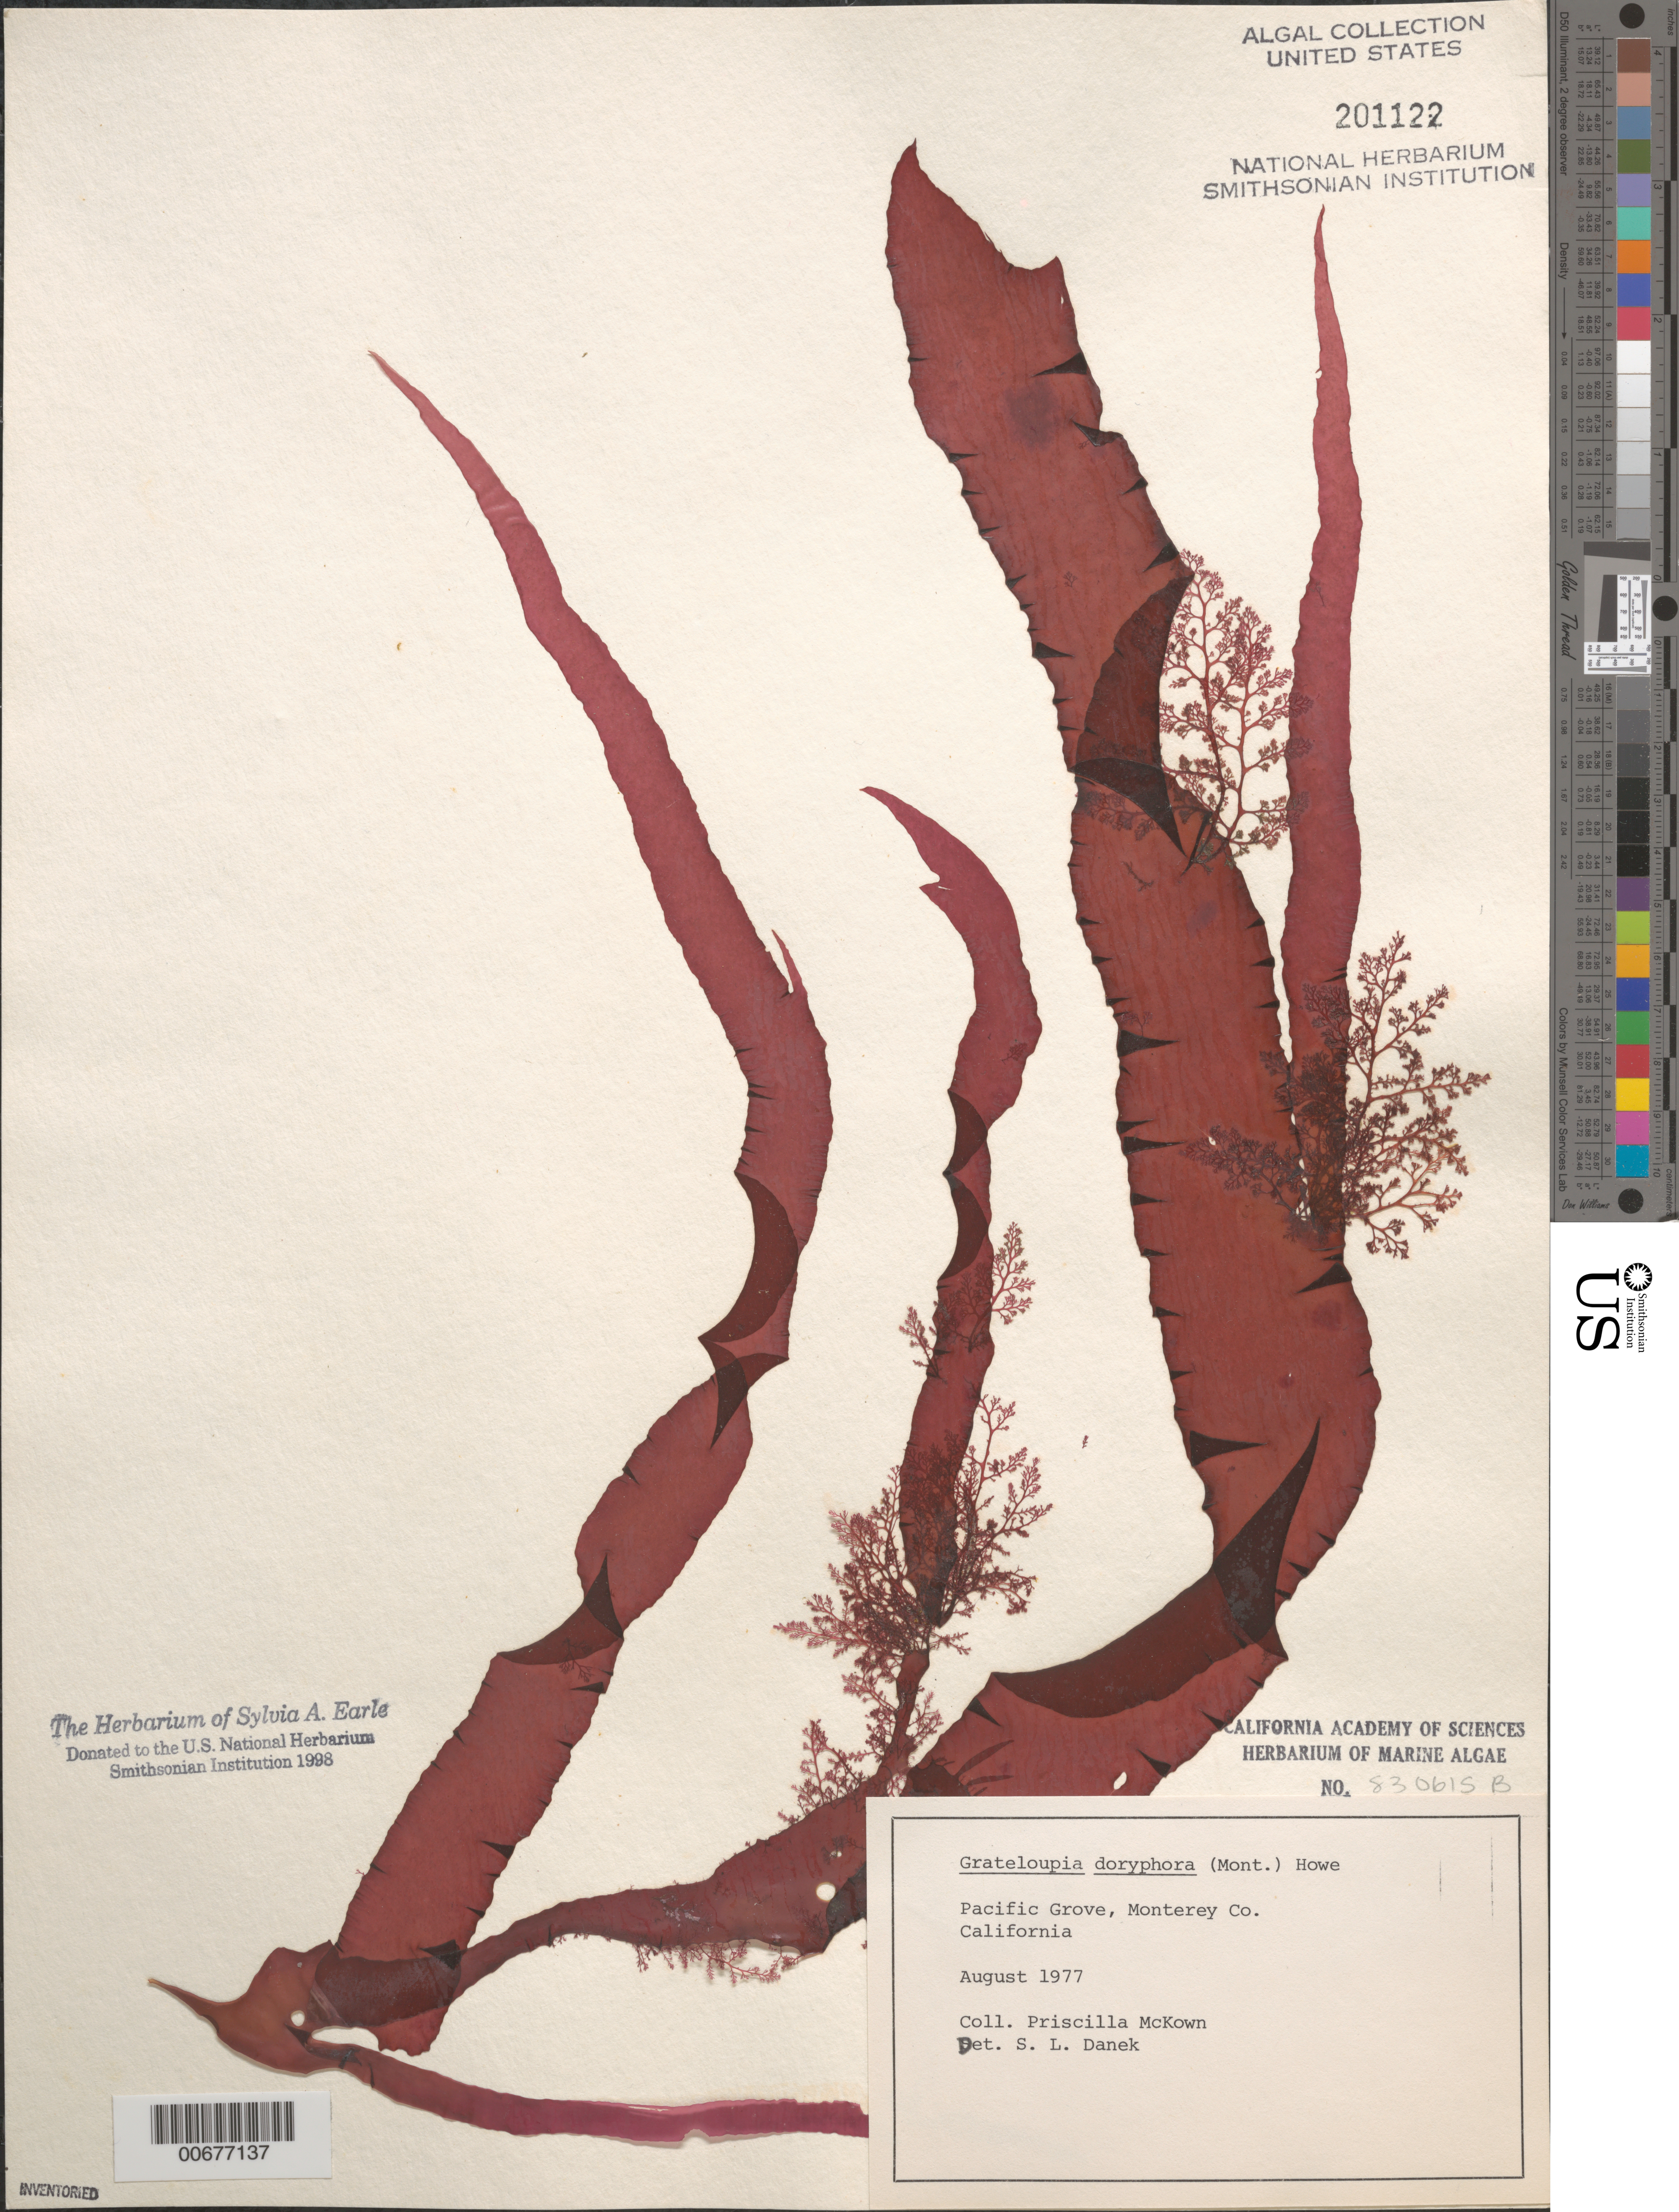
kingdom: Plantae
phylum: Rhodophyta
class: Florideophyceae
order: Halymeniales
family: Halymeniaceae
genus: Grateloupia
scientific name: Grateloupia doryphora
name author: (Mont.) Howe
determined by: Danek, S. L.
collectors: P. McKown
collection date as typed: Aug 1977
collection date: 1977-08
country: United States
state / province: California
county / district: Monterey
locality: Pacific Grove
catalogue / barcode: US 201122